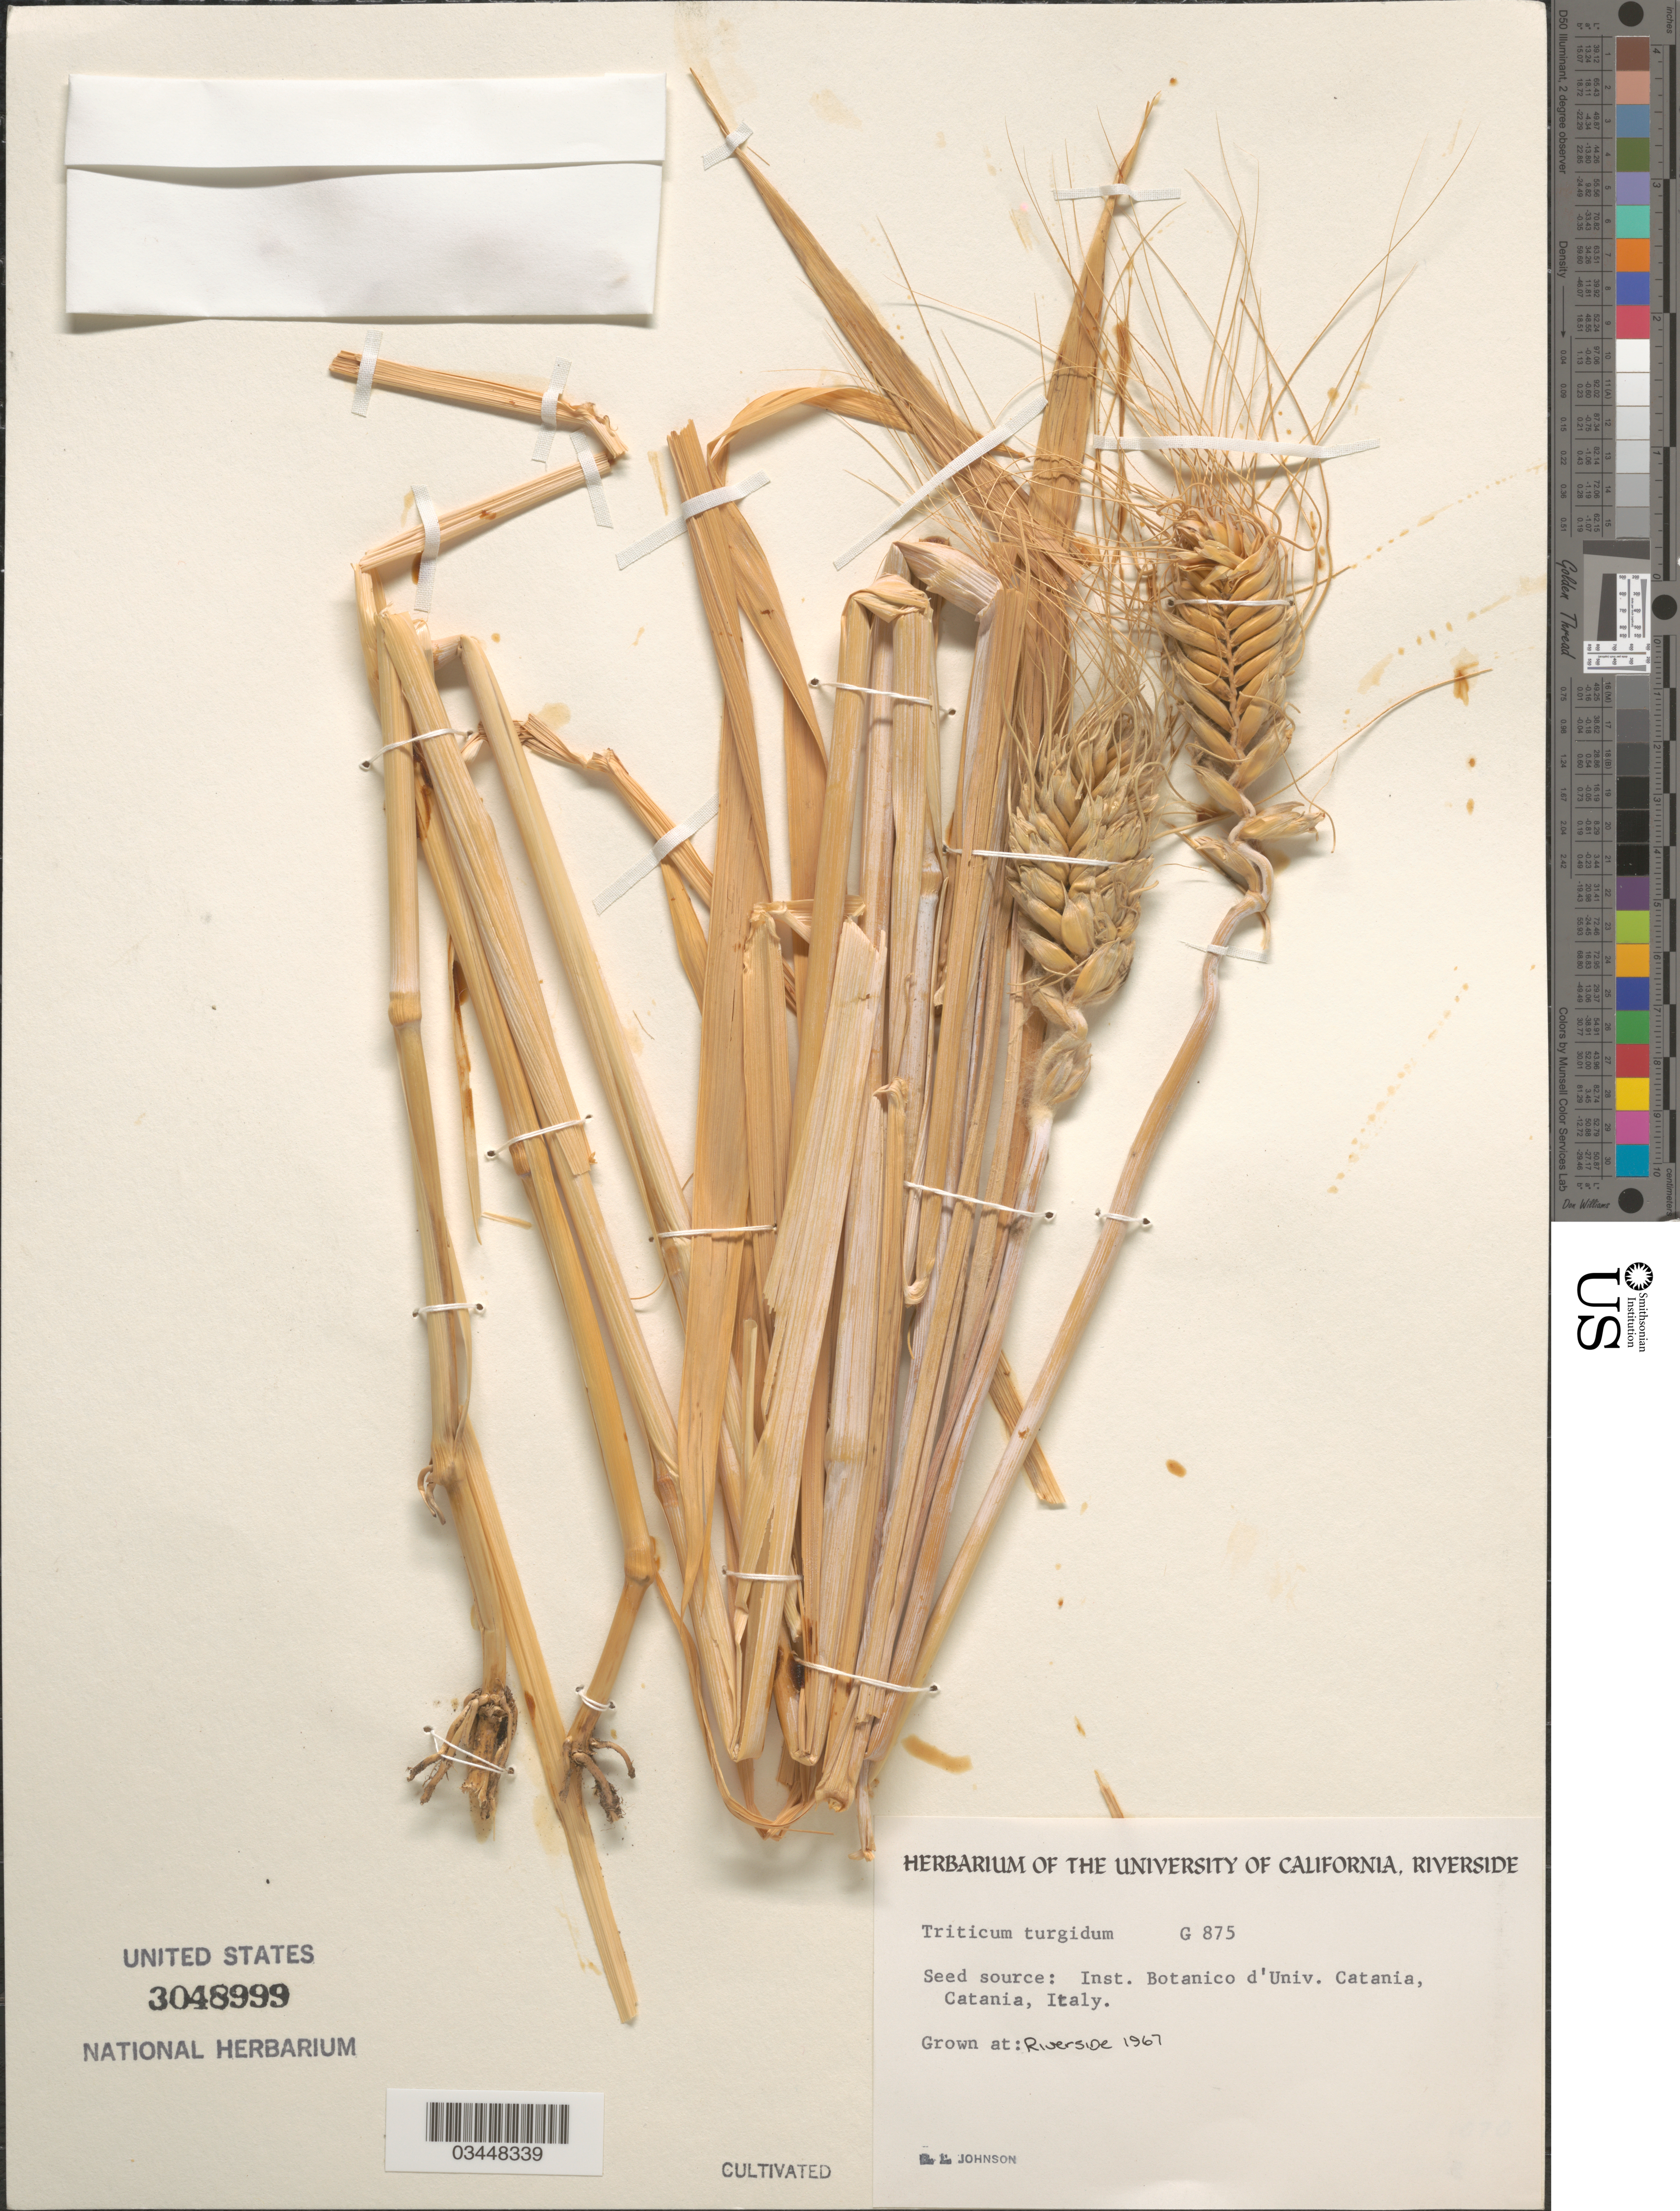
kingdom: Plantae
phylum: Tracheophyta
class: Liliopsida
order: Poales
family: Poaceae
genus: Triticum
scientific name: Triticum turgidum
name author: L.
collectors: B. Johnson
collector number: G875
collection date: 1967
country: United States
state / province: California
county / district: Riverside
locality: Riverside.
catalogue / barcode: US 3048999